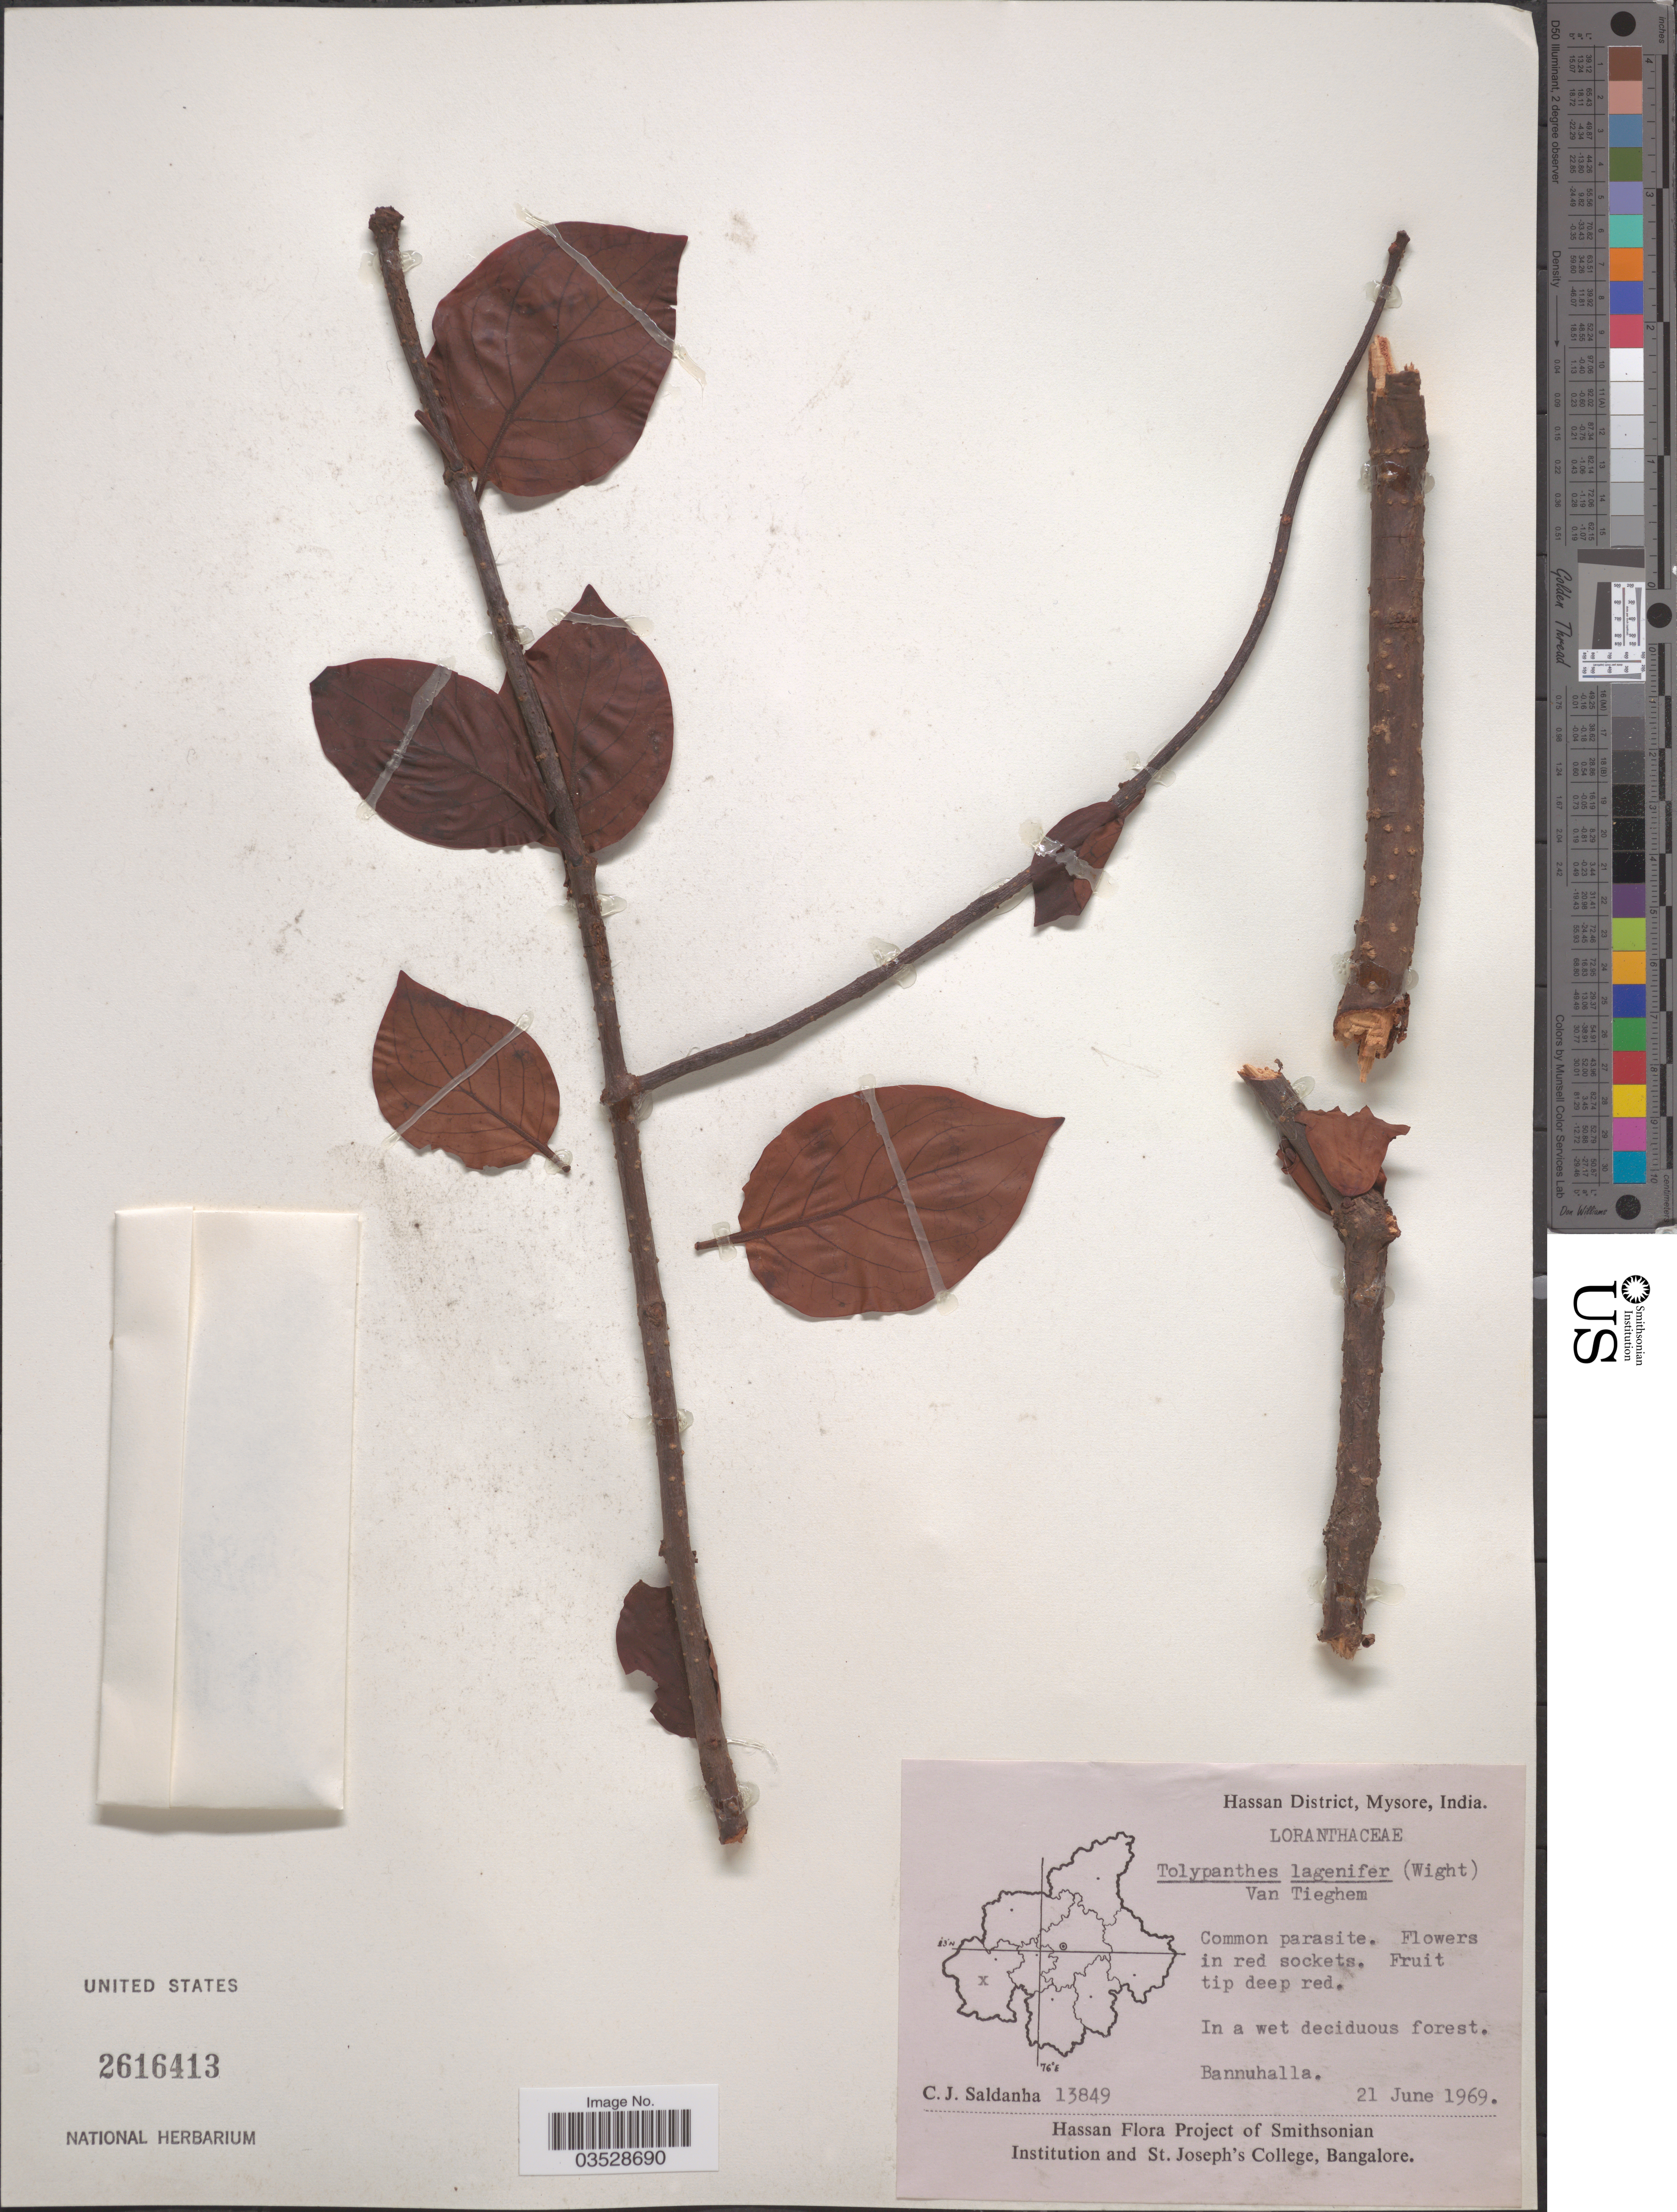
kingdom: Plantae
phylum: Tracheophyta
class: Magnoliopsida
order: Santalales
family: Loranthaceae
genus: Tolypanthus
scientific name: Tolypanthus lageniferus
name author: Tiegh.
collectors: C. J. Saldanha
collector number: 13849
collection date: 1969-06-21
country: India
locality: Hassan District, Mysore. Bannuhalla.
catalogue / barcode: US 2616413